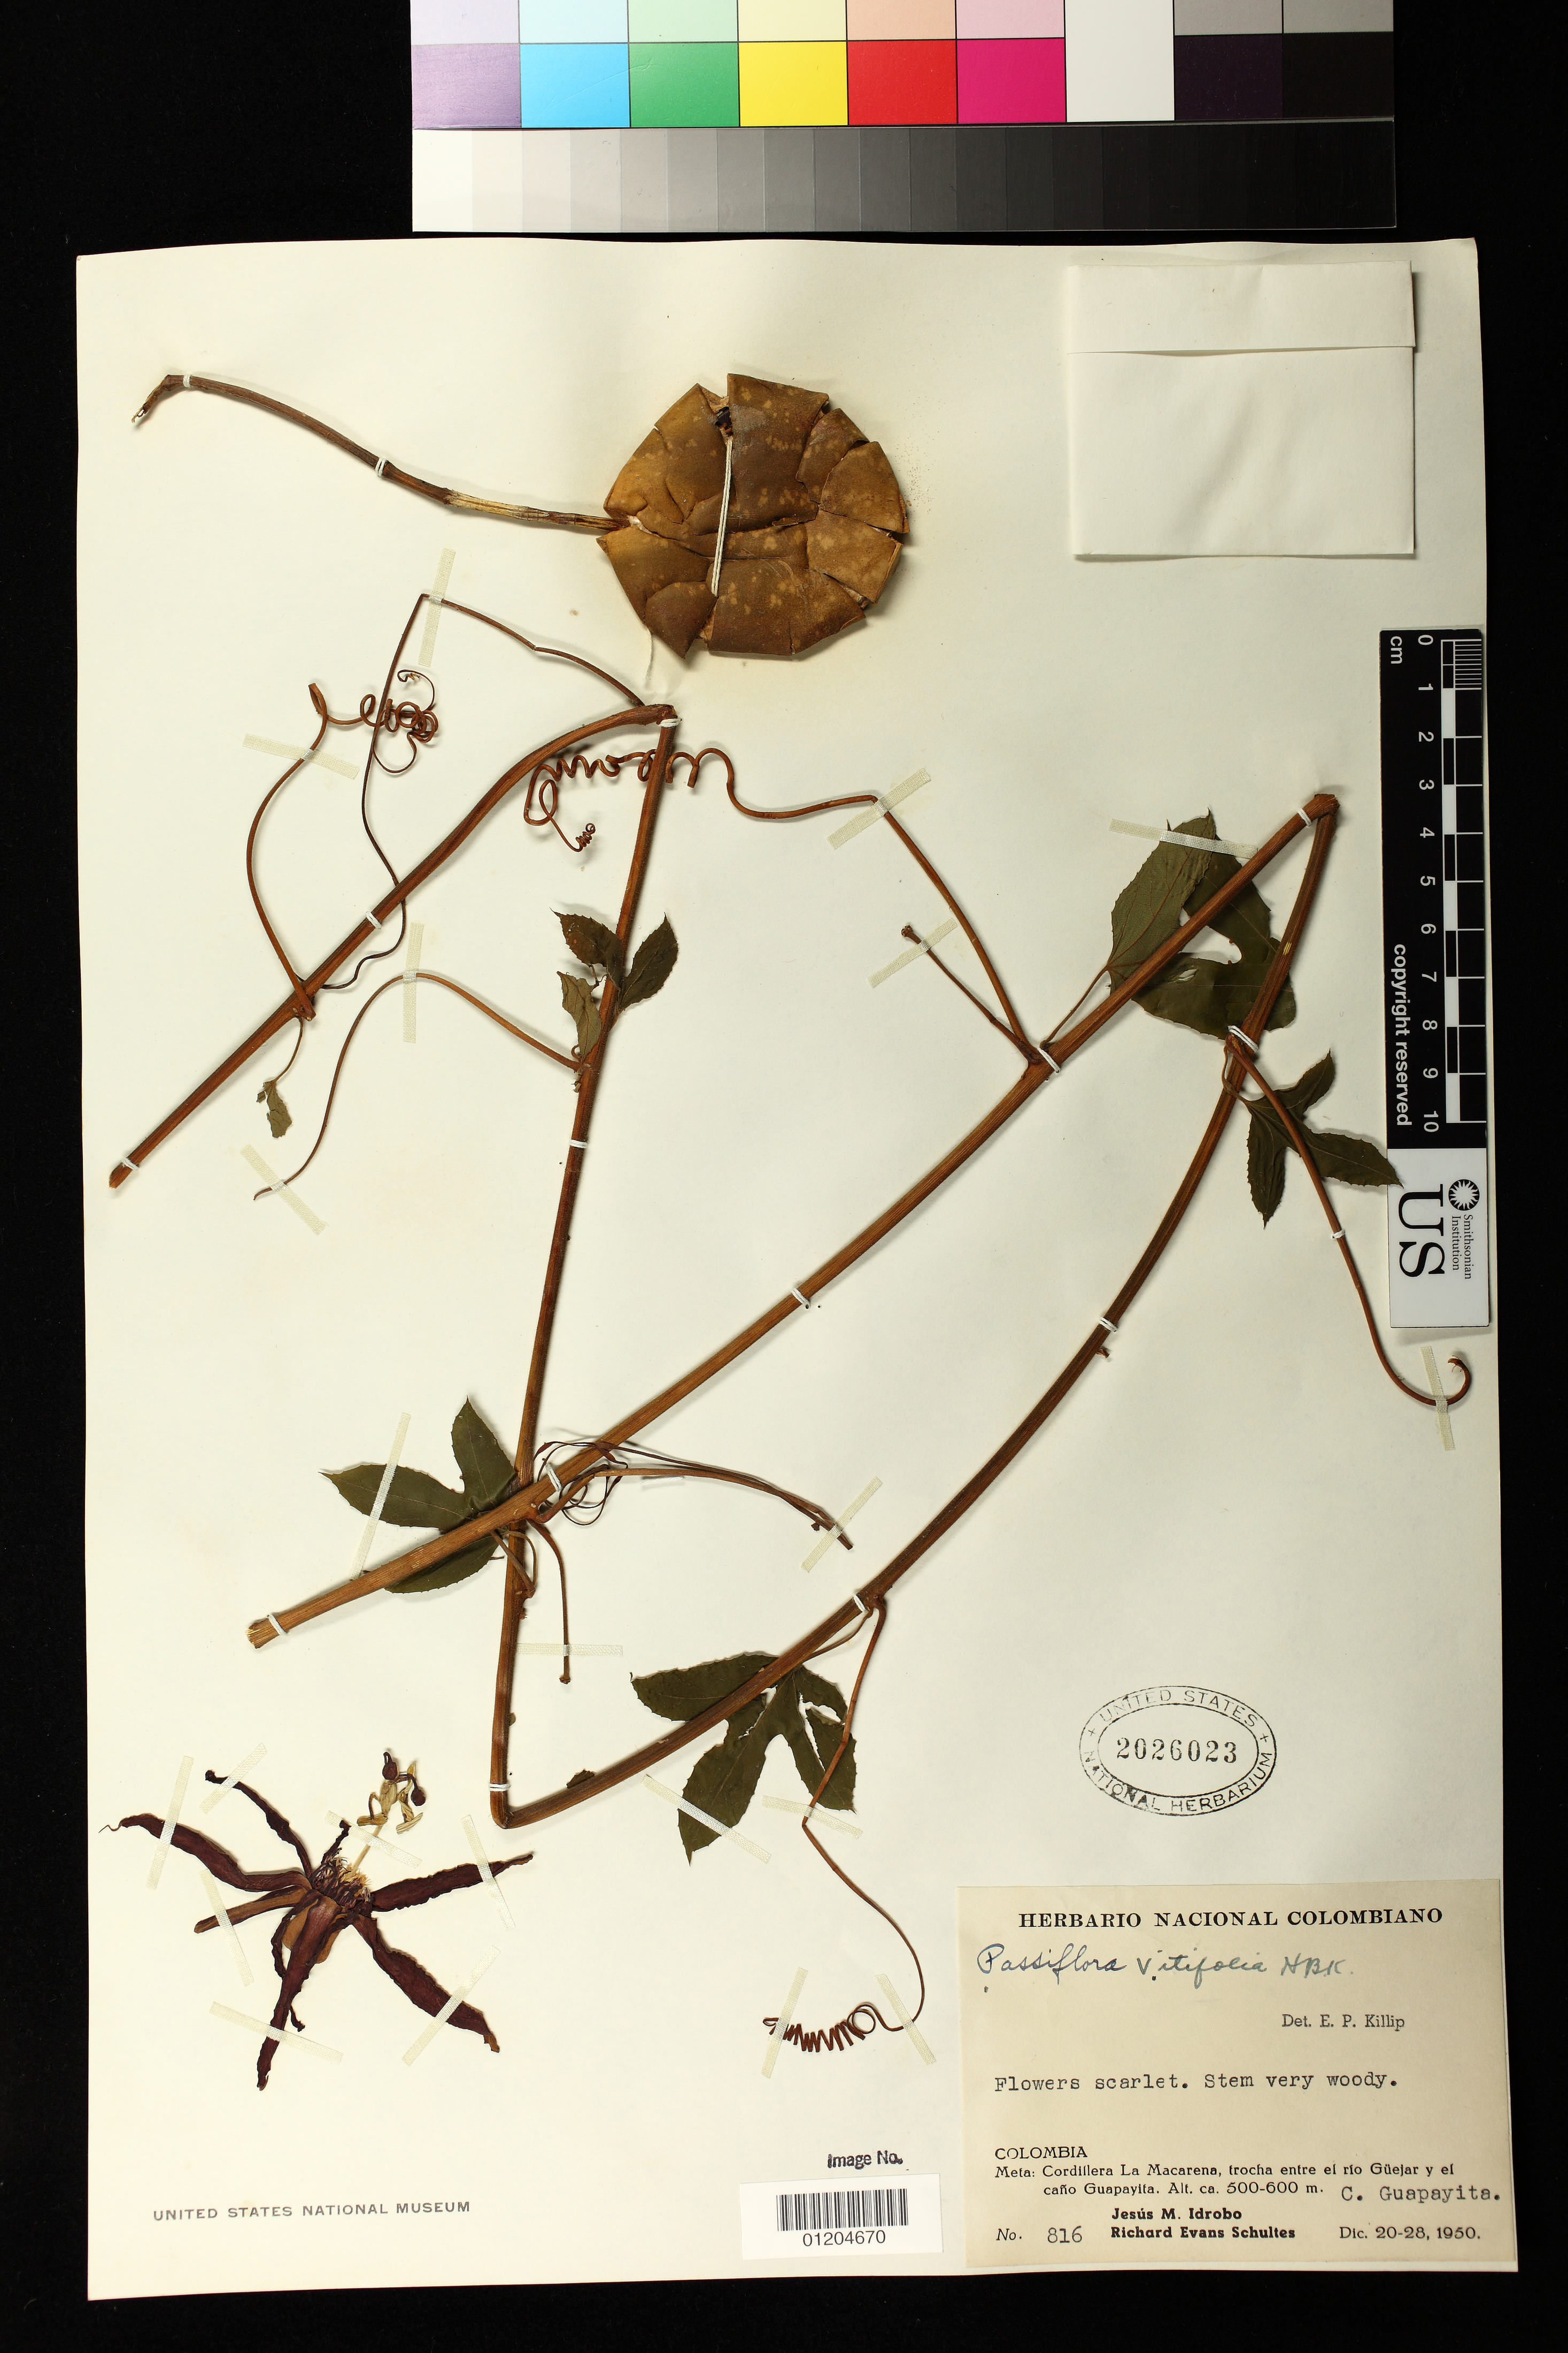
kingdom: Plantae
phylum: Tracheophyta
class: Magnoliopsida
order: Malpighiales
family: Passifloraceae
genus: Passiflora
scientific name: Passiflora vitifolia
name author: Kunth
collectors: J. M. Idrobo & R. E. Schultes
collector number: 816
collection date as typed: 20 Dec 1950 to 28 Dec 1950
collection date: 1950-12-20/1950-12-28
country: Colombia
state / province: Meta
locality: Cordillera La Macarena, trocha entre el rio Guejar y el caño Guapayita.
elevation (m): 500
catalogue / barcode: US 2026023